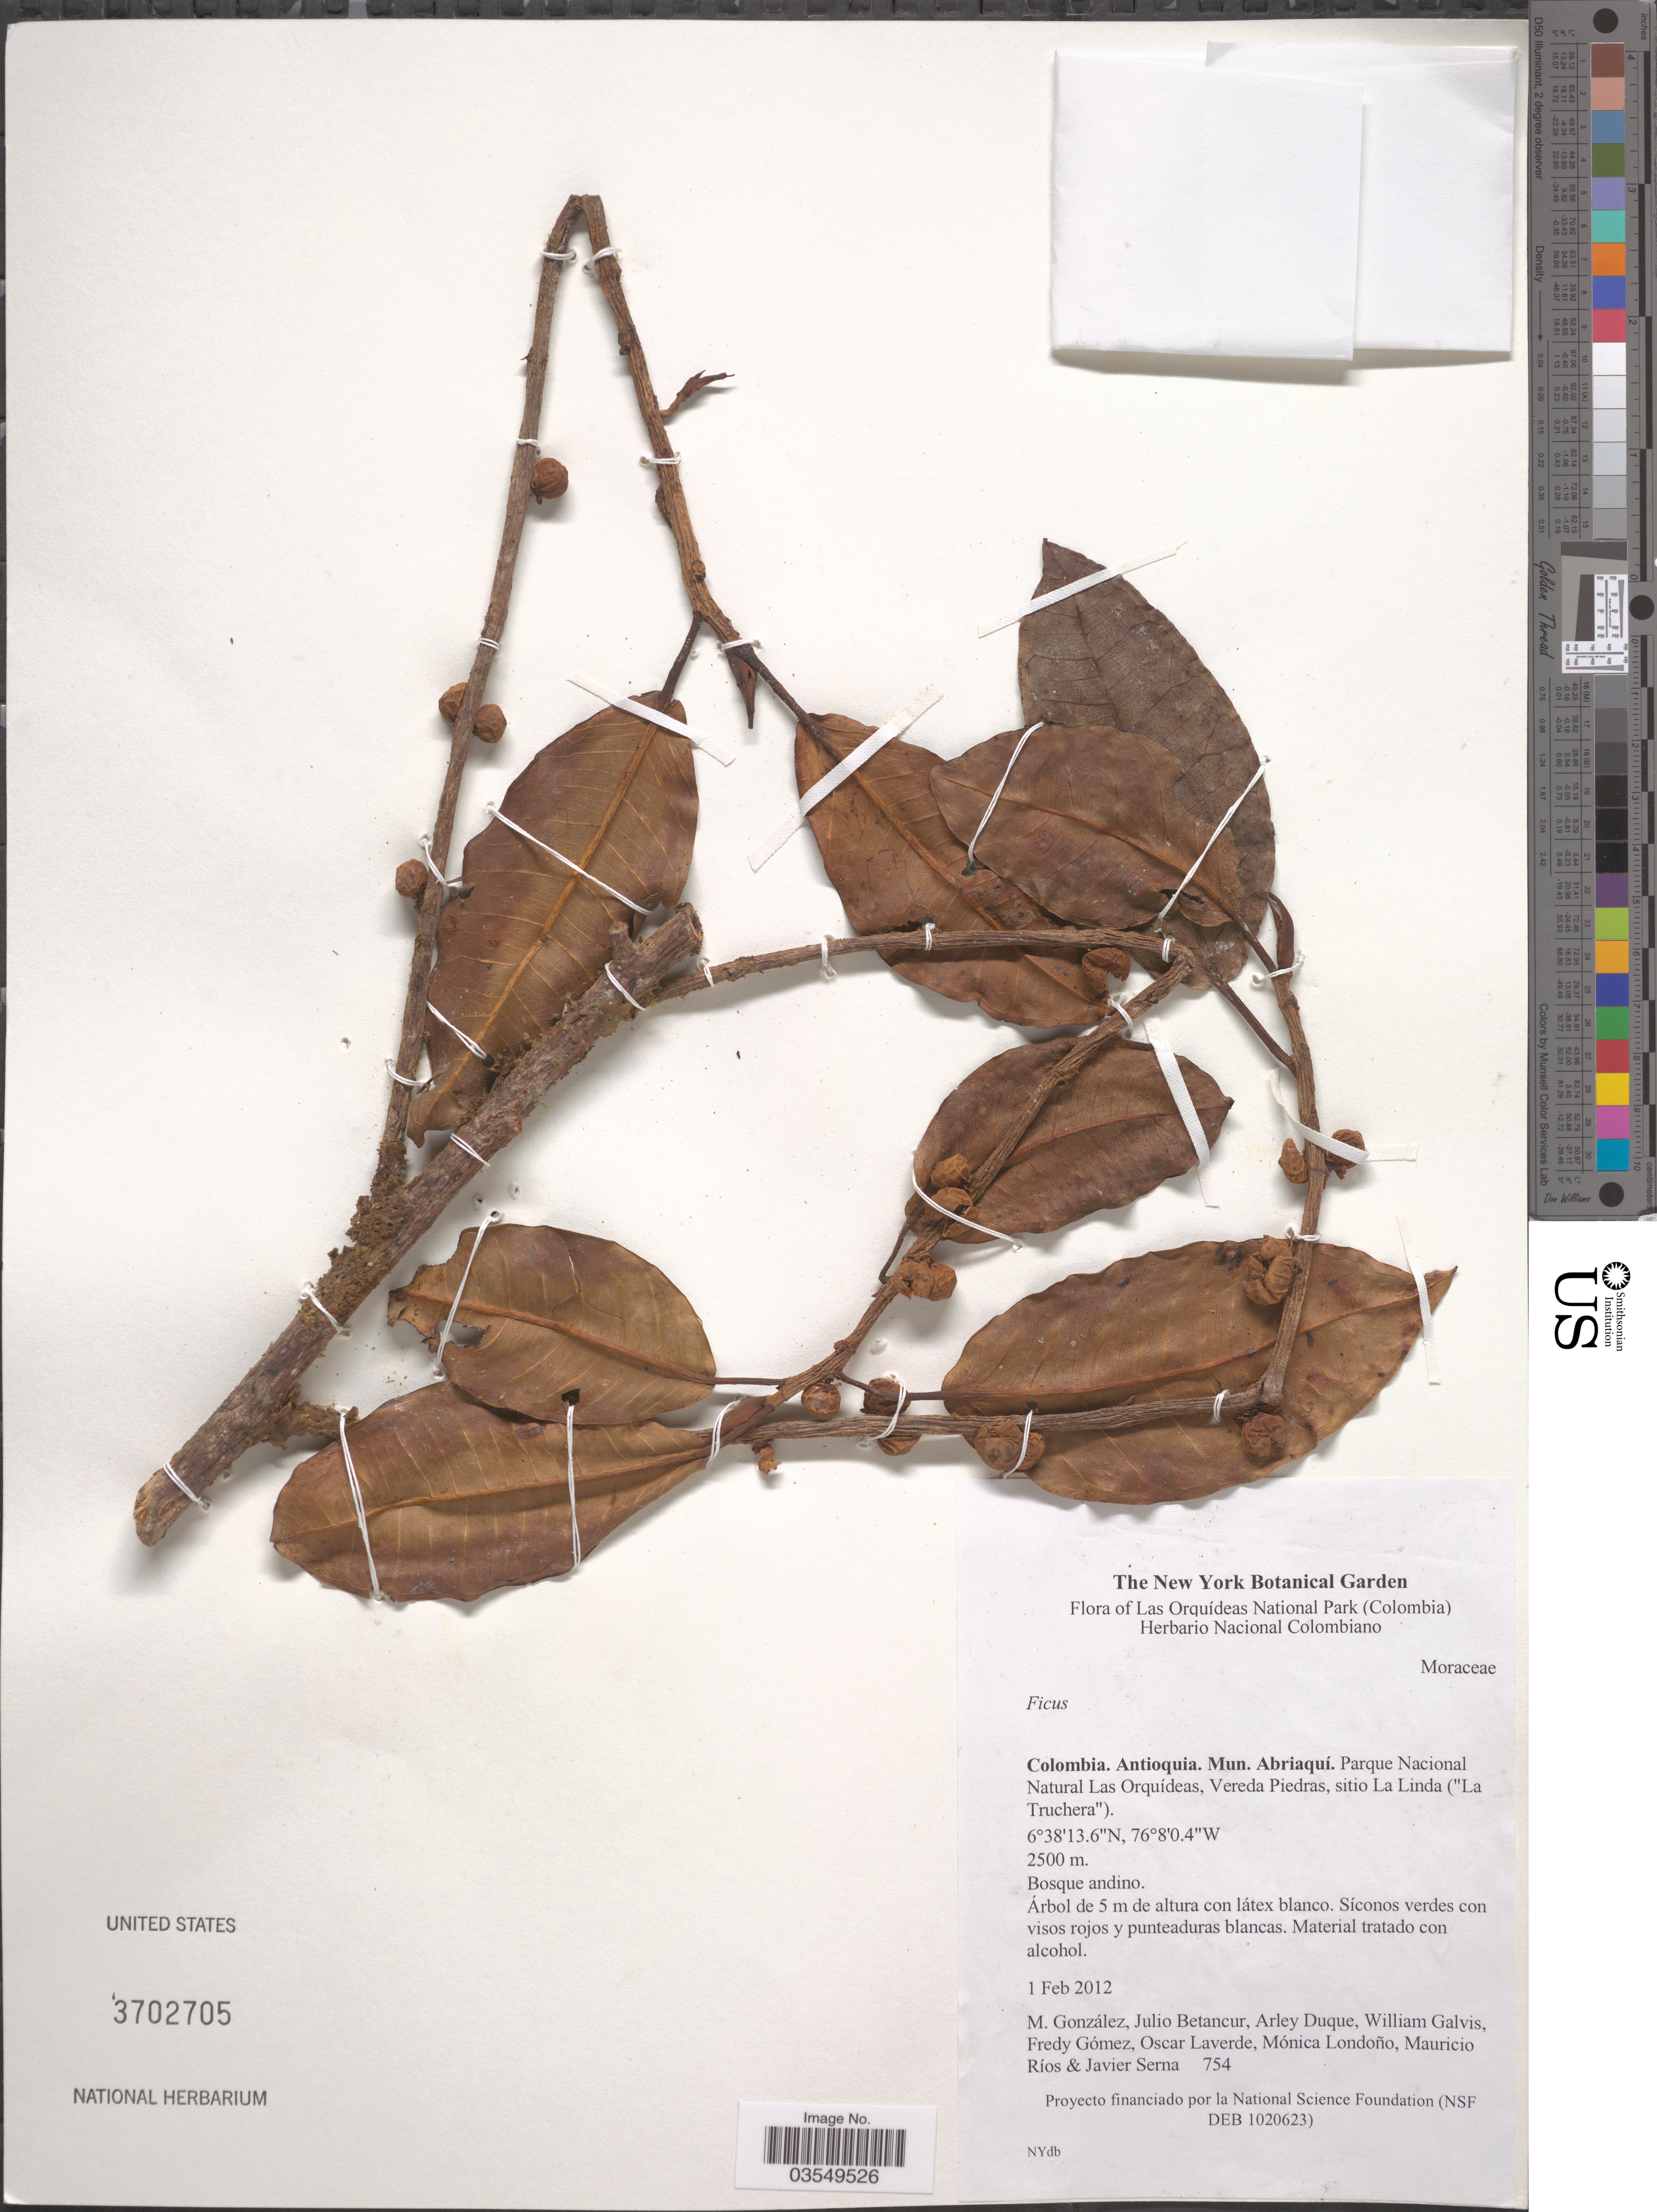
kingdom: Plantae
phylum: Tracheophyta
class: Magnoliopsida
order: Rosales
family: Moraceae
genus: Ficus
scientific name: Ficus sp.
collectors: M. Gonzalez, J. Betanacur, A. Duque, W. Galvis & et al.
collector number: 754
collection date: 2012-02-01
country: Colombia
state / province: Antioquia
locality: Mun. Abriaquí. Parque Nacional Natural Las Orquídeas, Vereda Piedras, sitio La Linda ("La Truchera").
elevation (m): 2500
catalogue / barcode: US 3702705